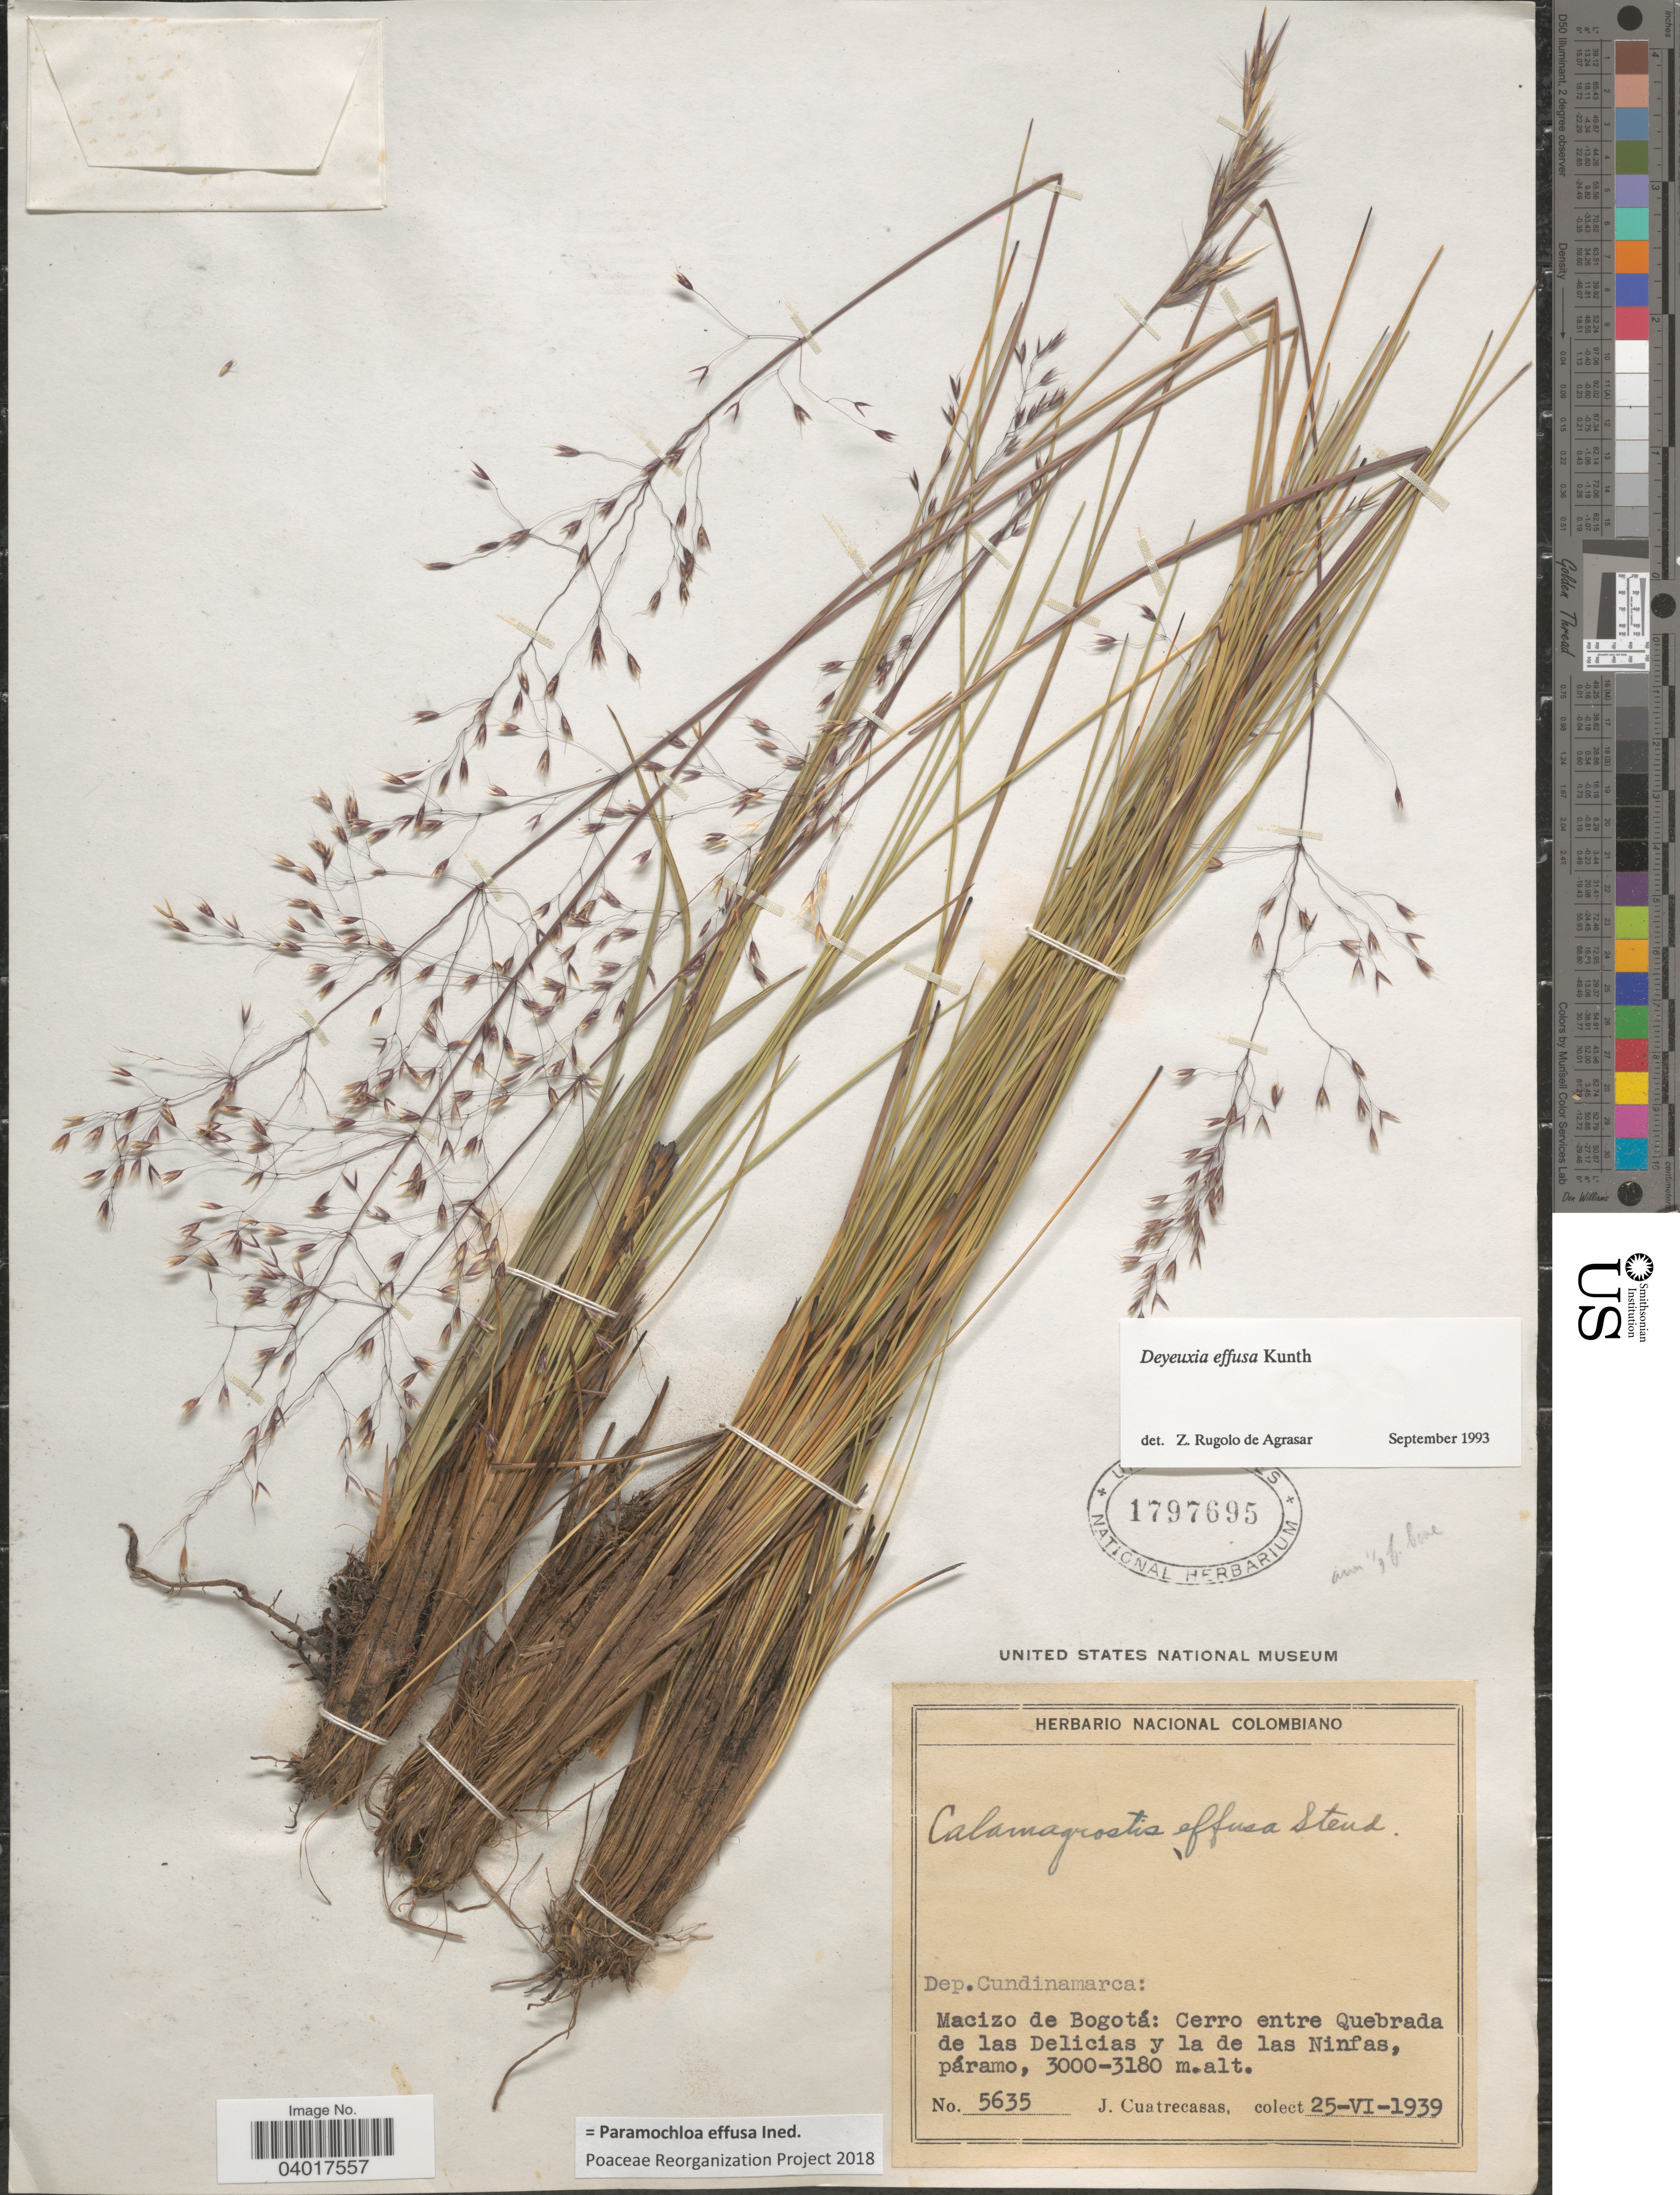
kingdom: Plantae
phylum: Tracheophyta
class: Liliopsida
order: Poales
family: Poaceae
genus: Paramochloa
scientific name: Paramochloa effusa ined.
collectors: J. Cuatrecasas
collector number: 5635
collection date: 1939-06-25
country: Colombia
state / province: Cundinamarca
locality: Dep. de Cundinamarca: Macizo de Bogotá: Cerro entre Quebrada de las Delicias y la de las Ninfas páramo.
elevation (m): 3000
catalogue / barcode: US 1797695